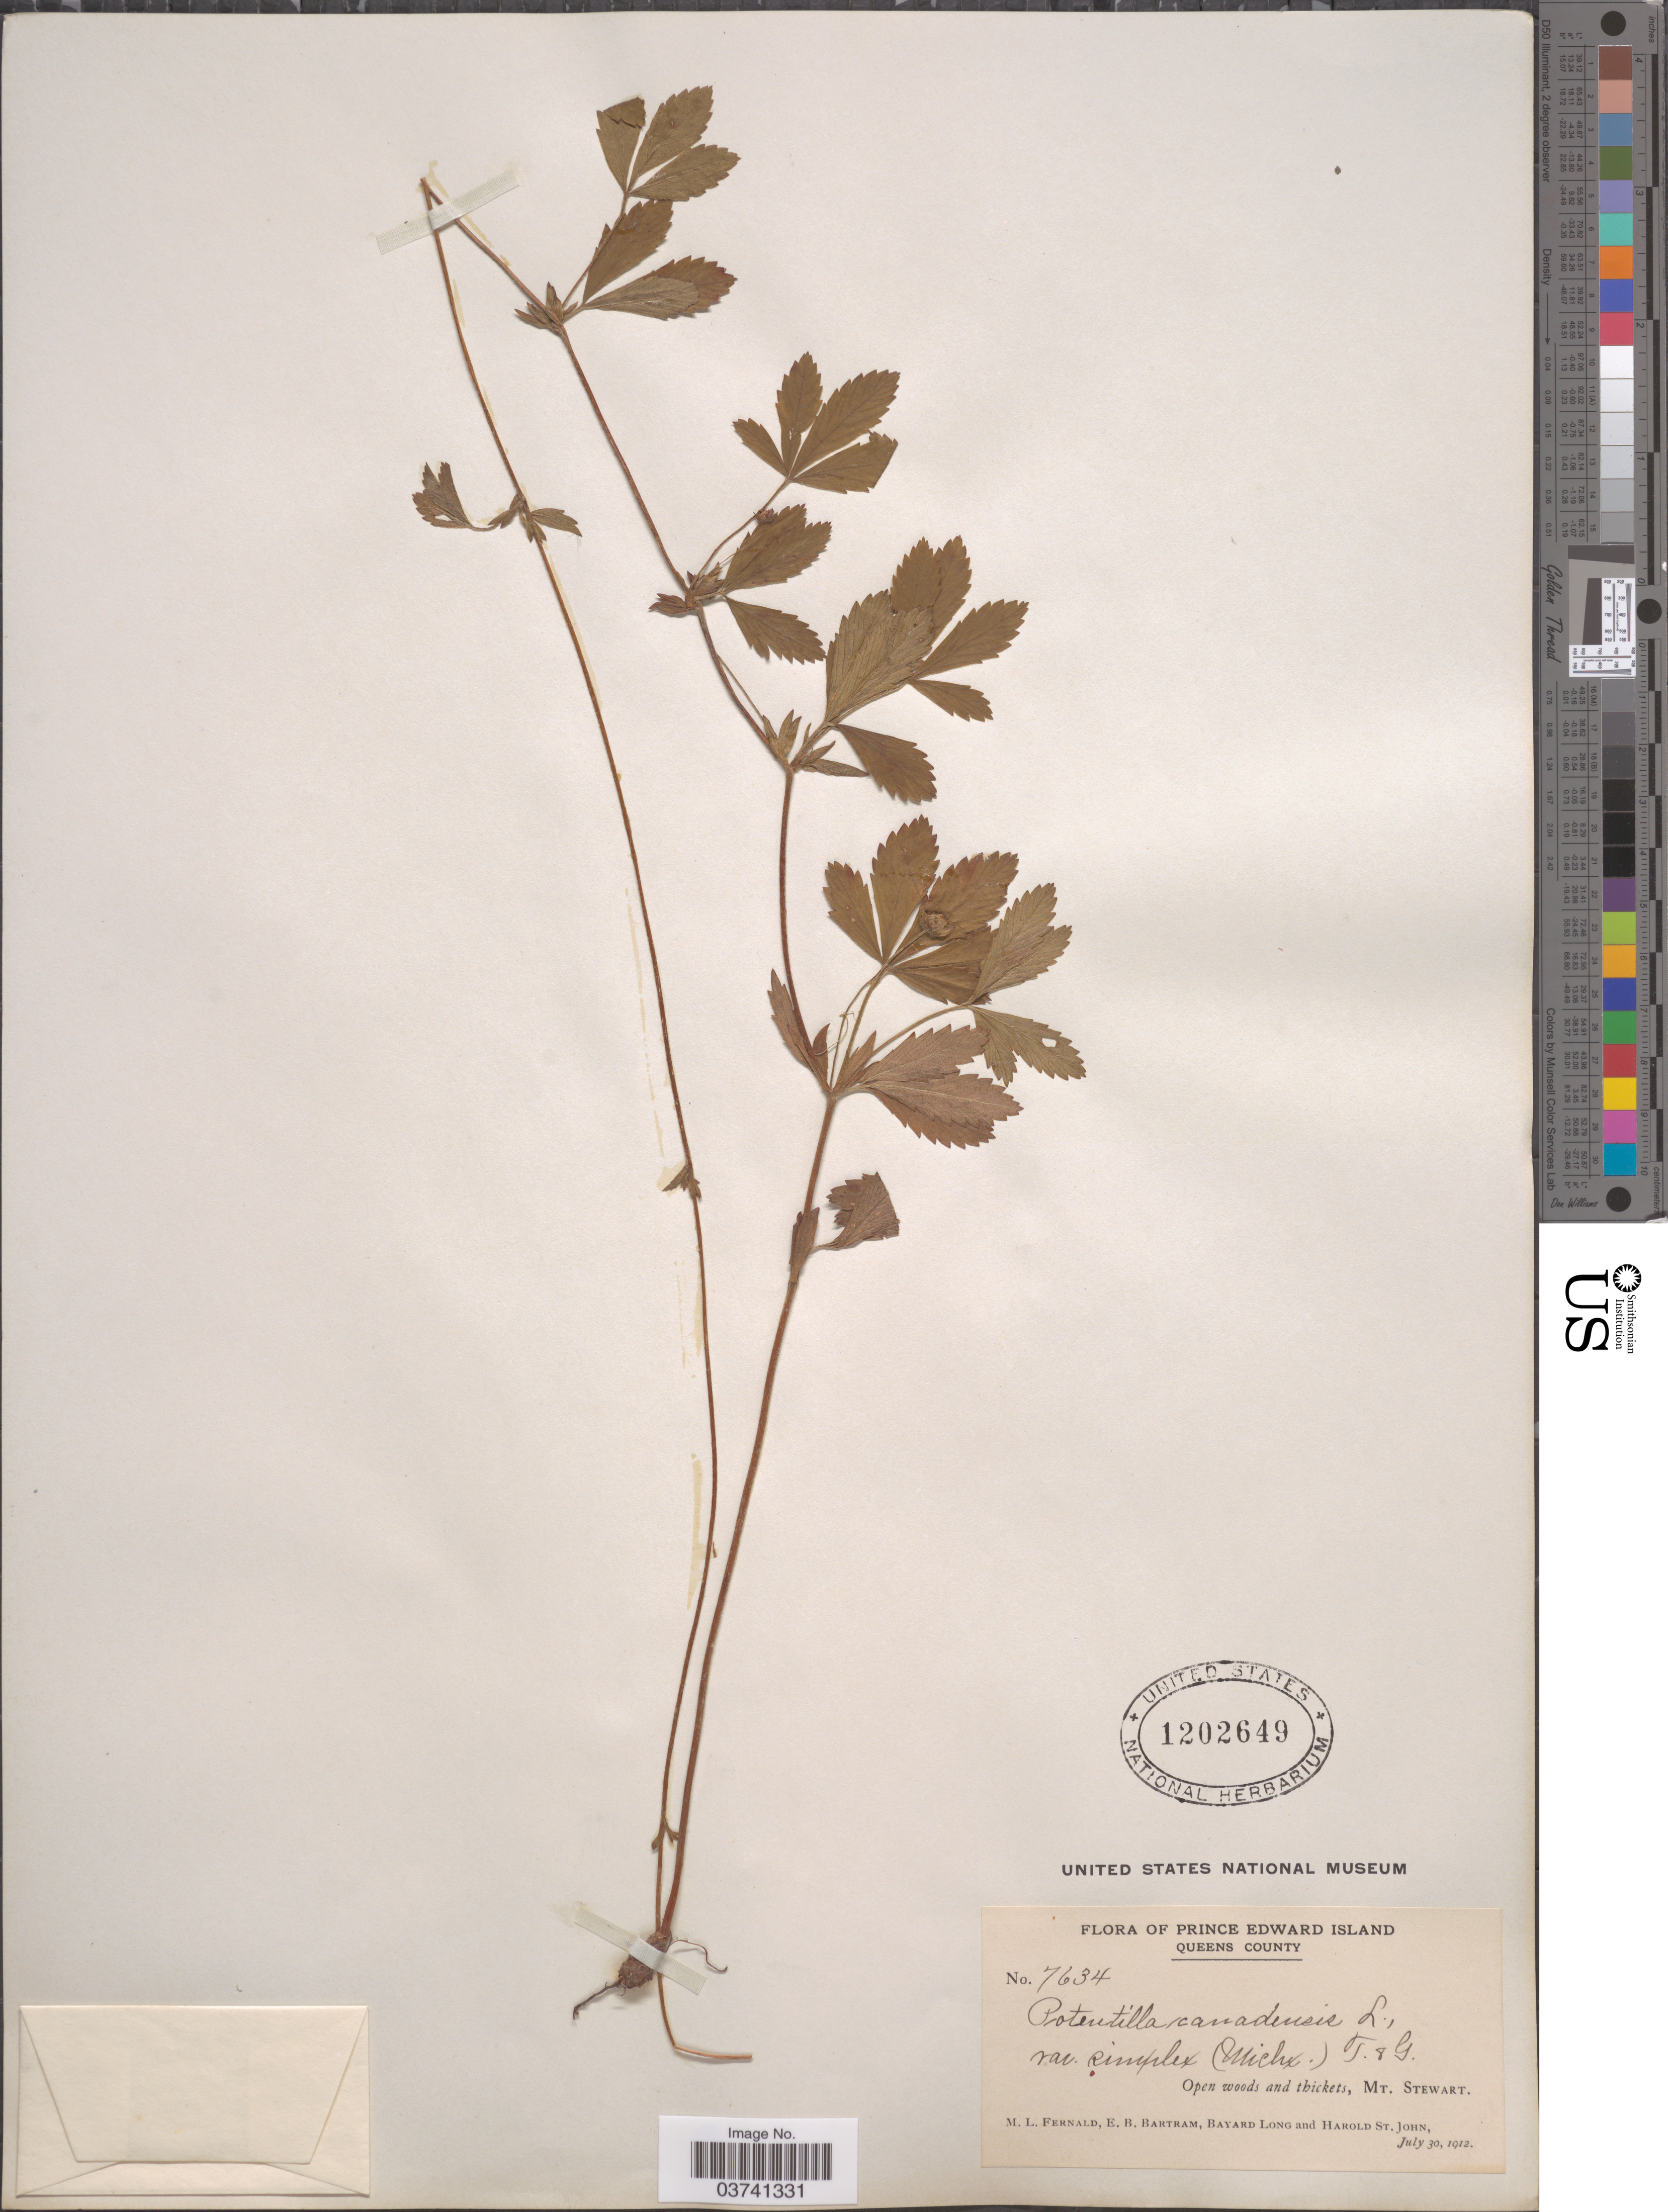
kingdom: Plantae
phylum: Tracheophyta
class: Magnoliopsida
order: Rosales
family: Rosaceae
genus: Potentilla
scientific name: Potentilla simplex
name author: Michx.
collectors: M. L. Fernald, E. B. Bartram, B. Long & H. St. John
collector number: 7634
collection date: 1912-07-30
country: Canada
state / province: Prince Edward Island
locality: Queens County. Mt. Stewart.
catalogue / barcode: US 1202649